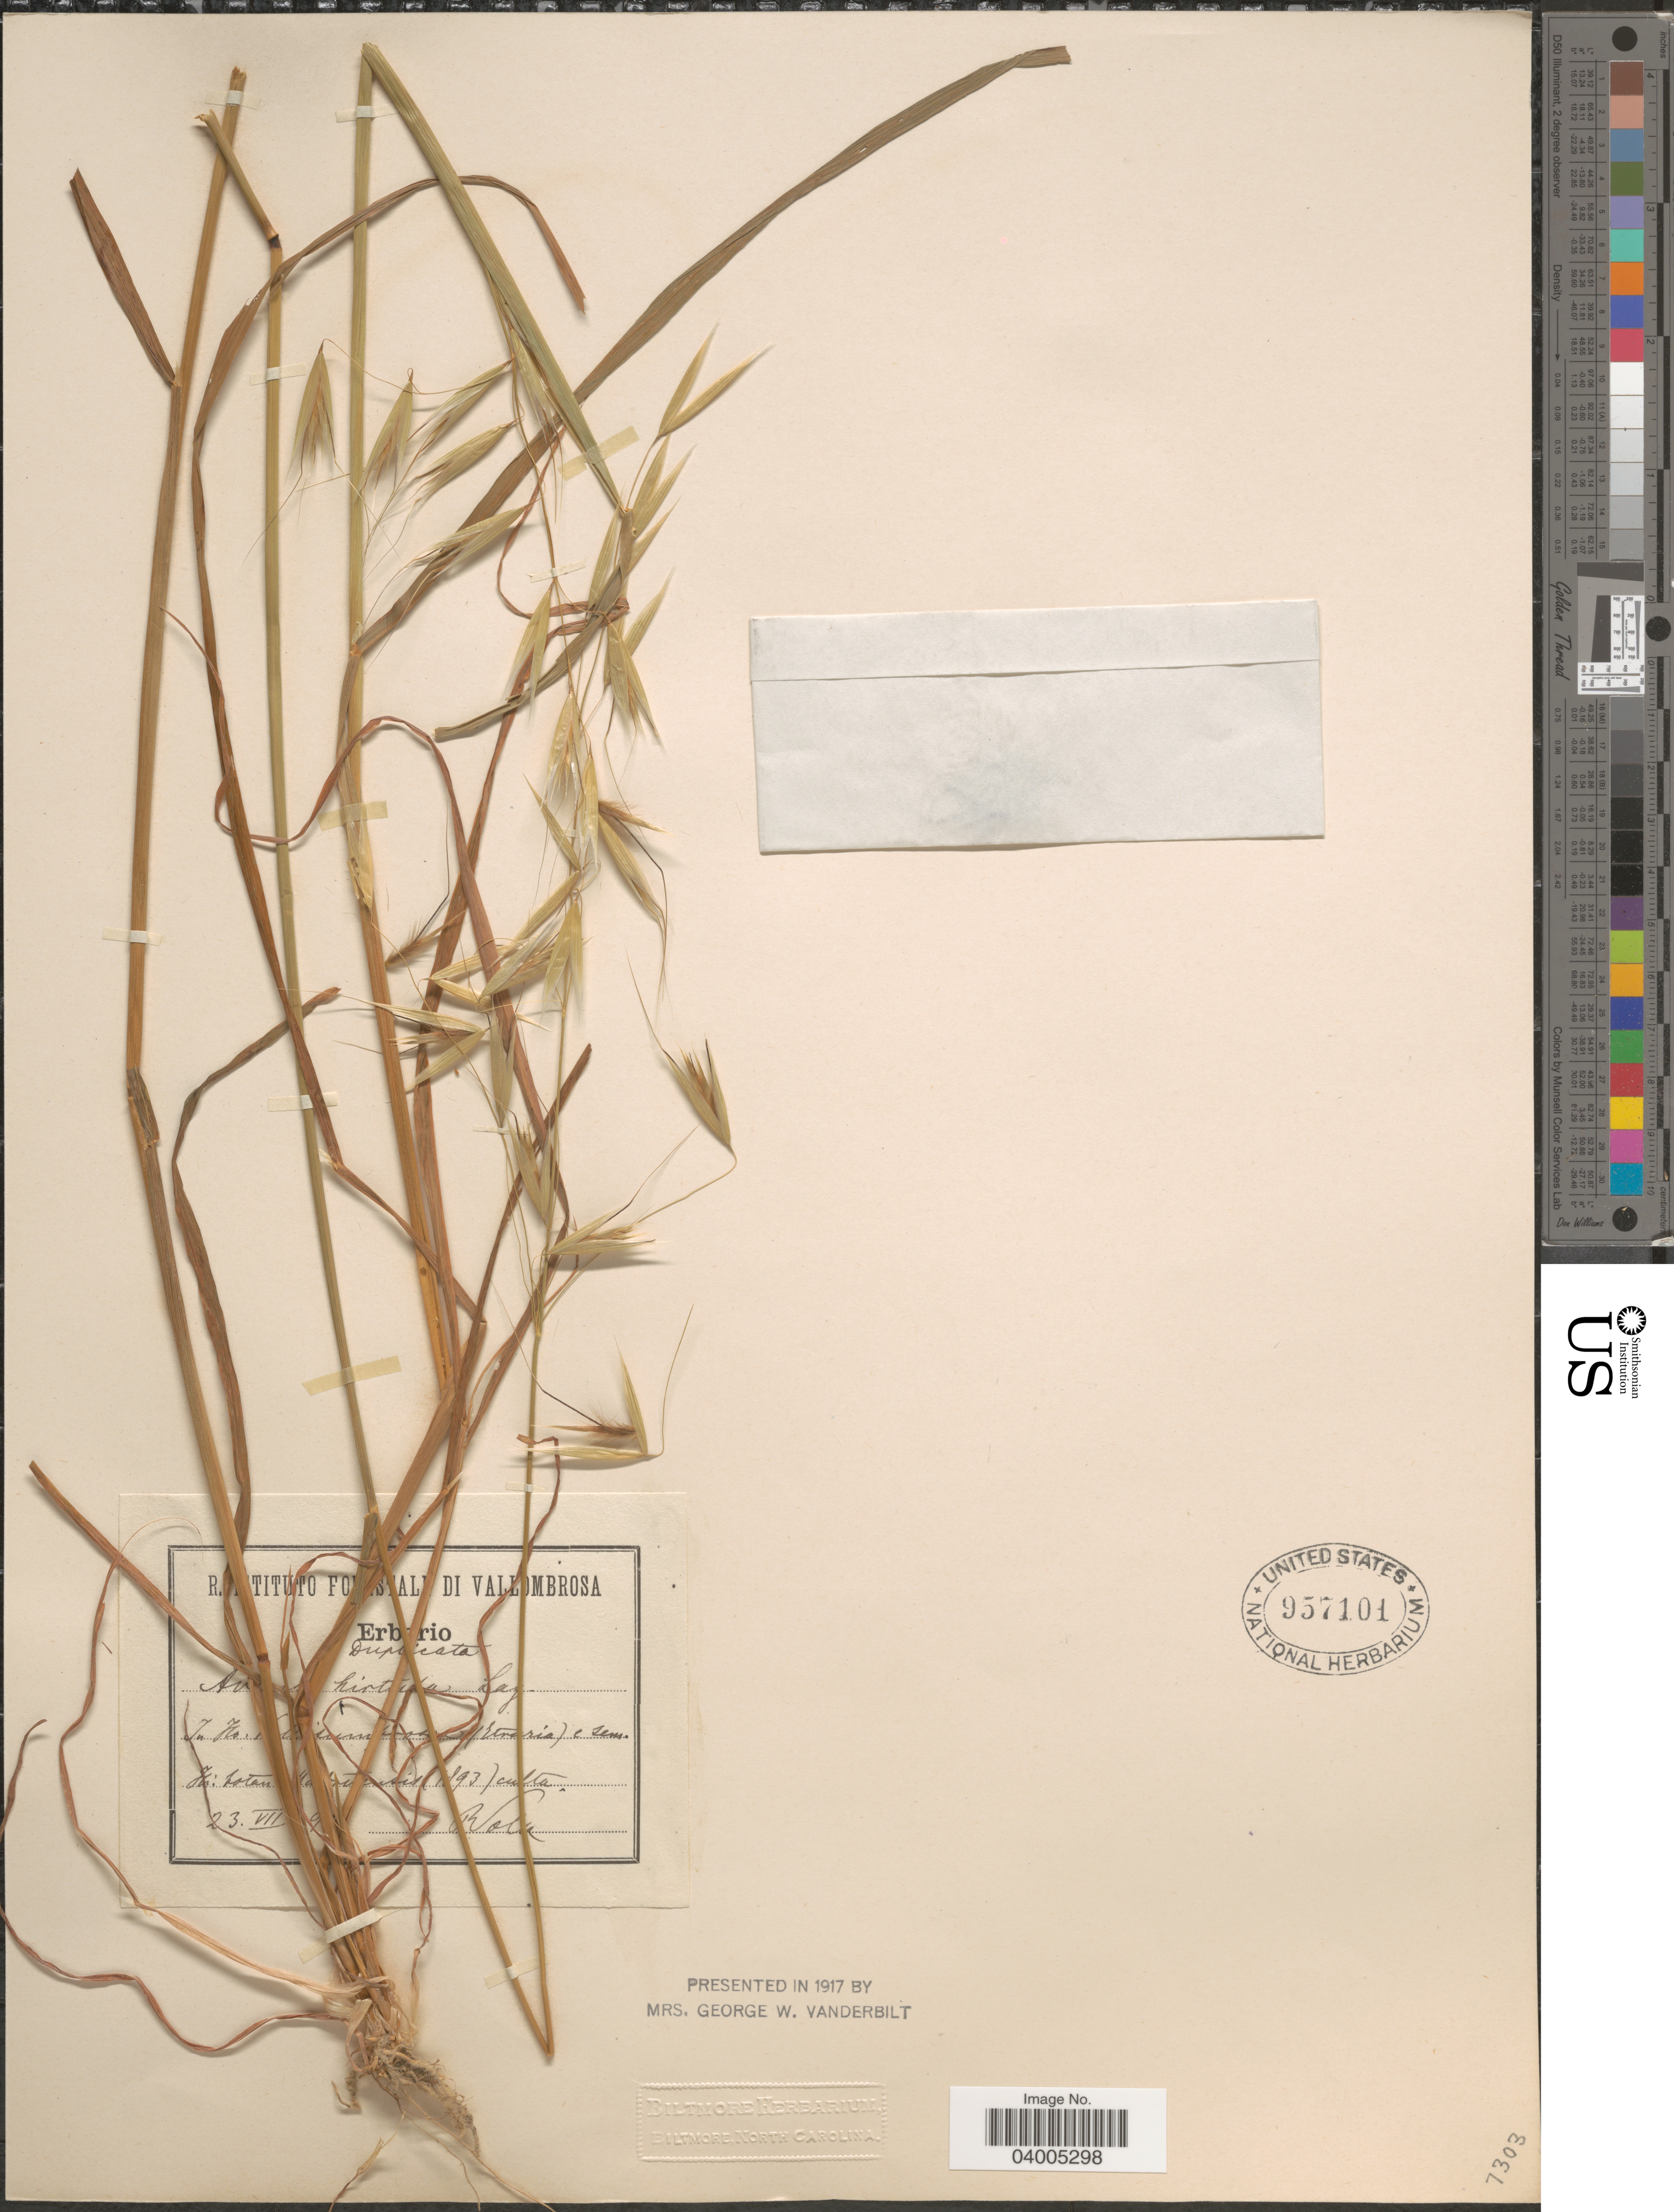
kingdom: Plantae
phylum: Tracheophyta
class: Liliopsida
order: Poales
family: Poaceae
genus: Avena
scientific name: Avena barbata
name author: Pott ex Link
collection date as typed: Transcribed d/m/y: 23/7/94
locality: In: botan [illegible text] (1893) culta.[interpreted]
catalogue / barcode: US 957101